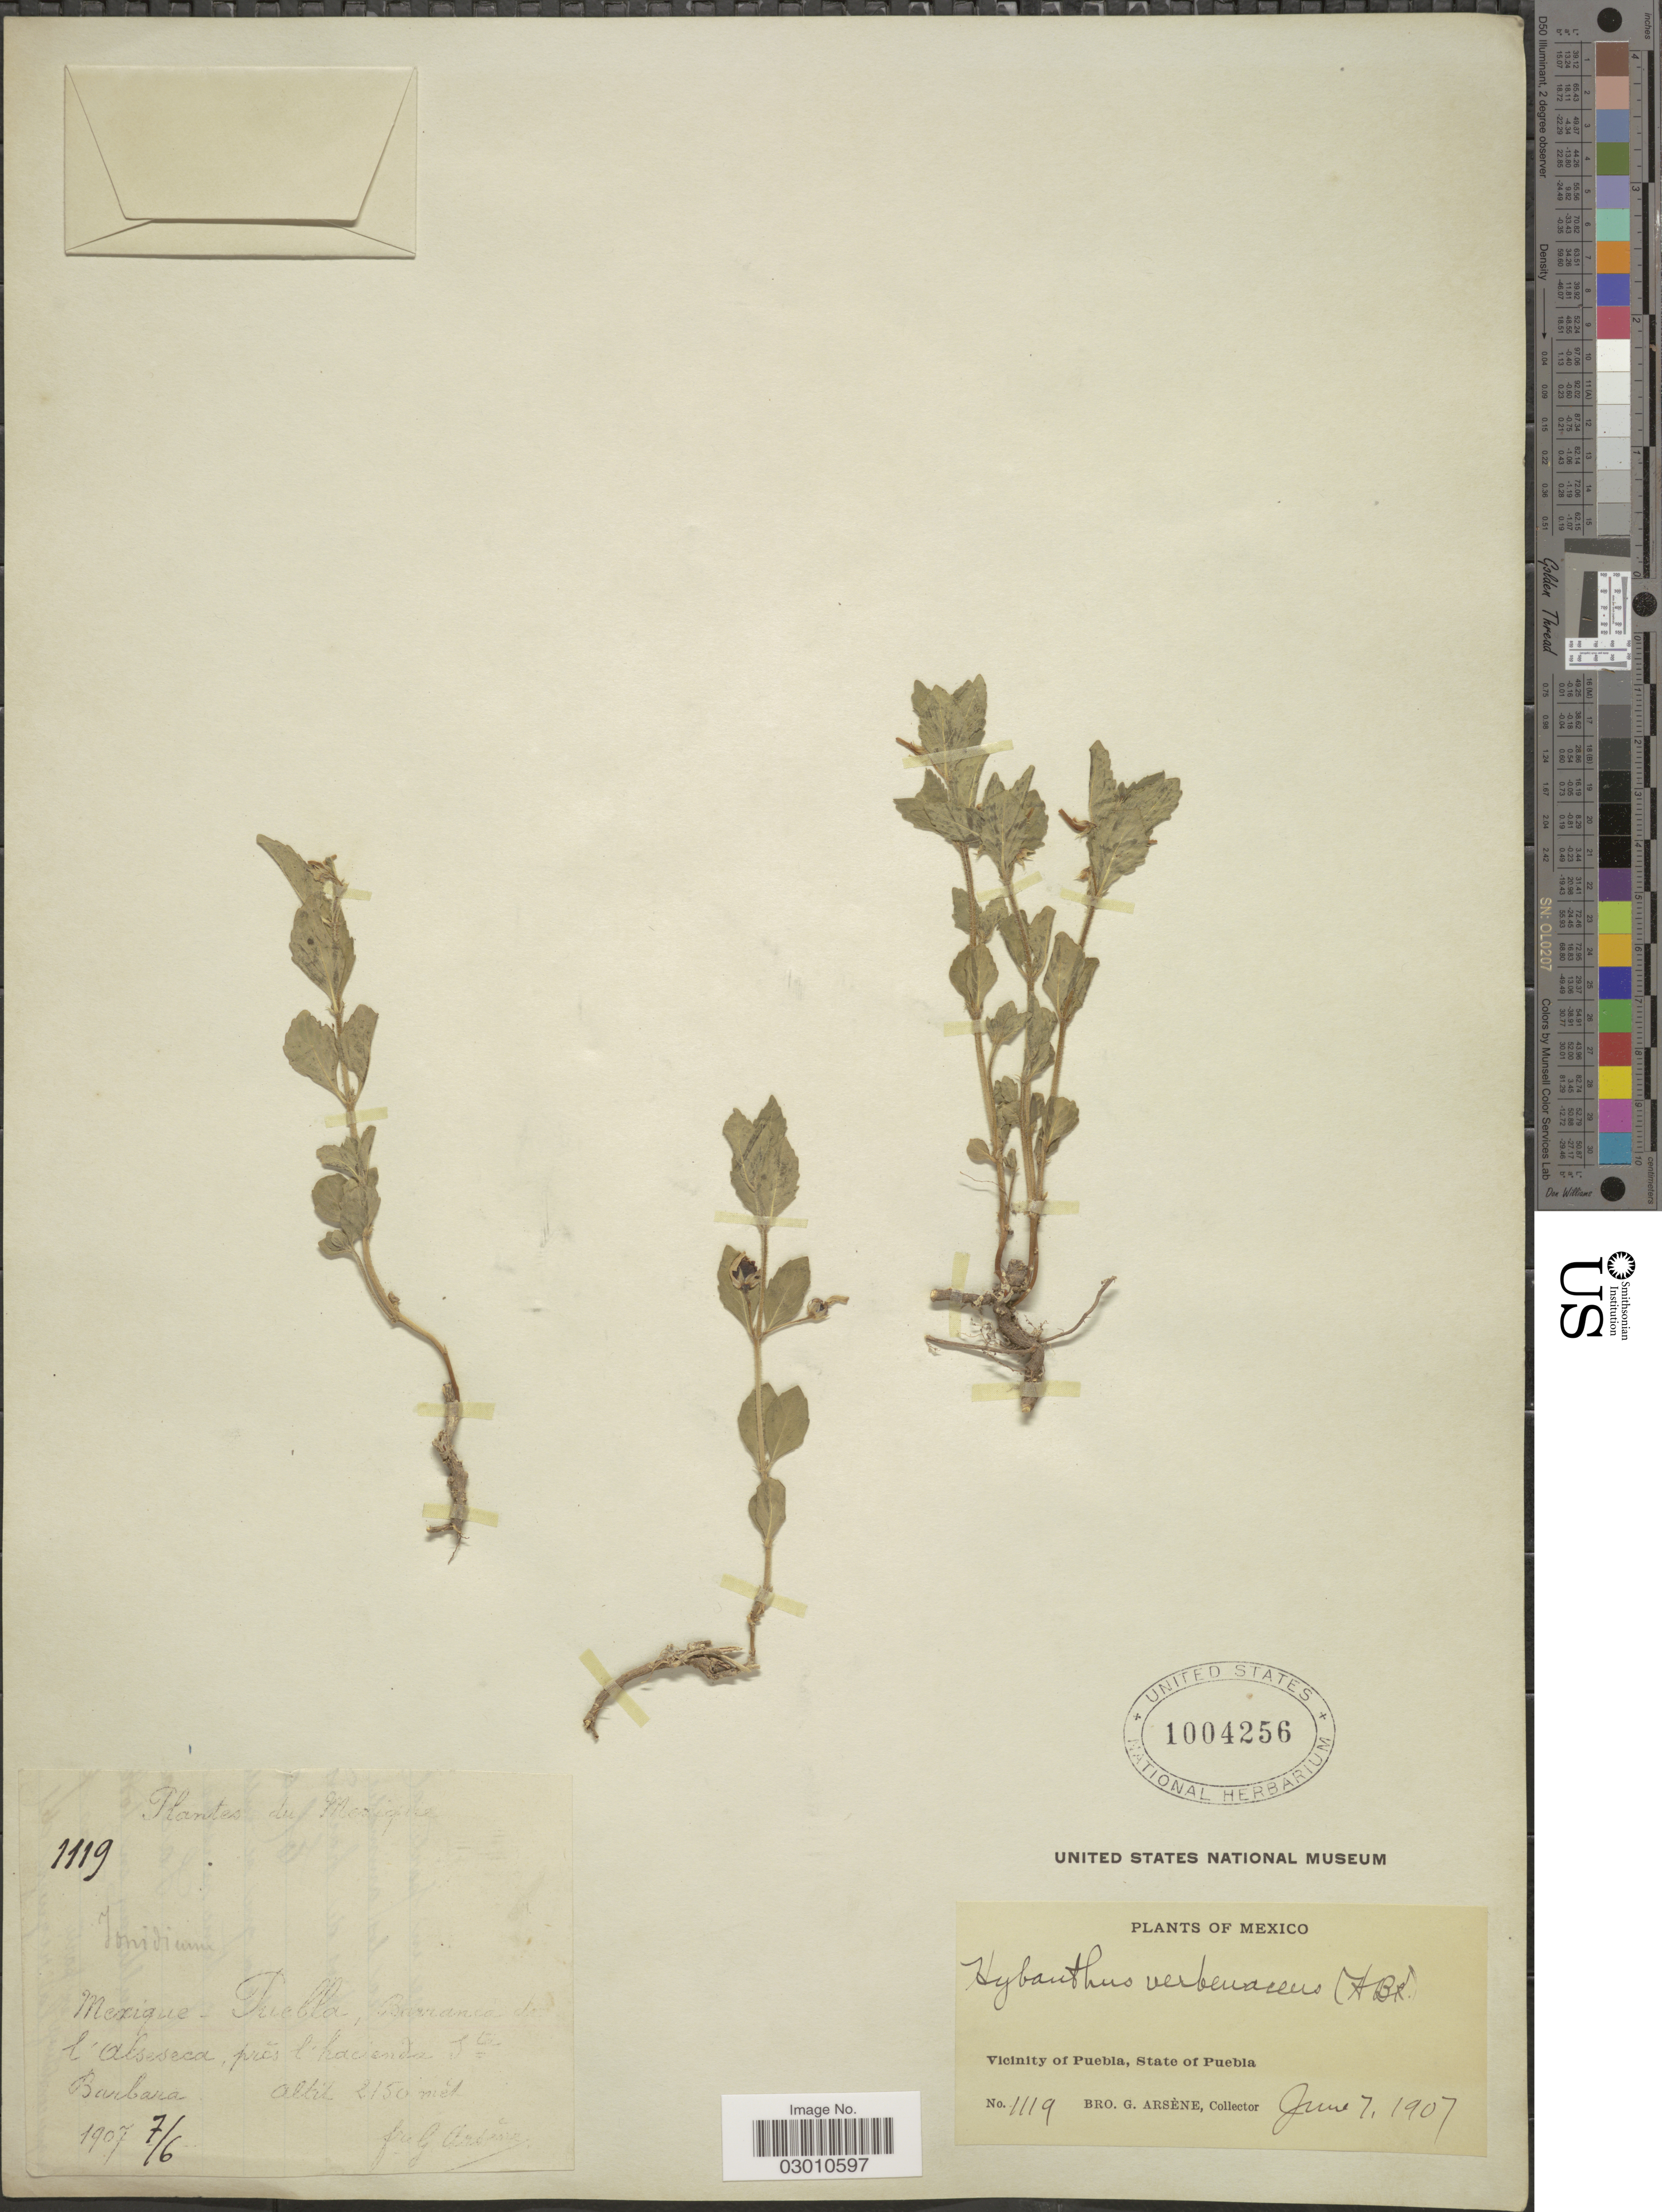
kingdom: Plantae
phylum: Tracheophyta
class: Magnoliopsida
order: Malpighiales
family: Violaceae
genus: Pombalia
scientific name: Pombalia verbenacea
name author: (Kunth) H.E. Ballard & Paula-Souza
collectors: Bro. G. Arsène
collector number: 1119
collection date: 1907-06-07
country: Mexico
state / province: Puebla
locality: Vicinity of Puebla. Barranca de l'Alseseca, prés l'hacienda Sta Barbara.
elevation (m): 2150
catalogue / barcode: US 1004256